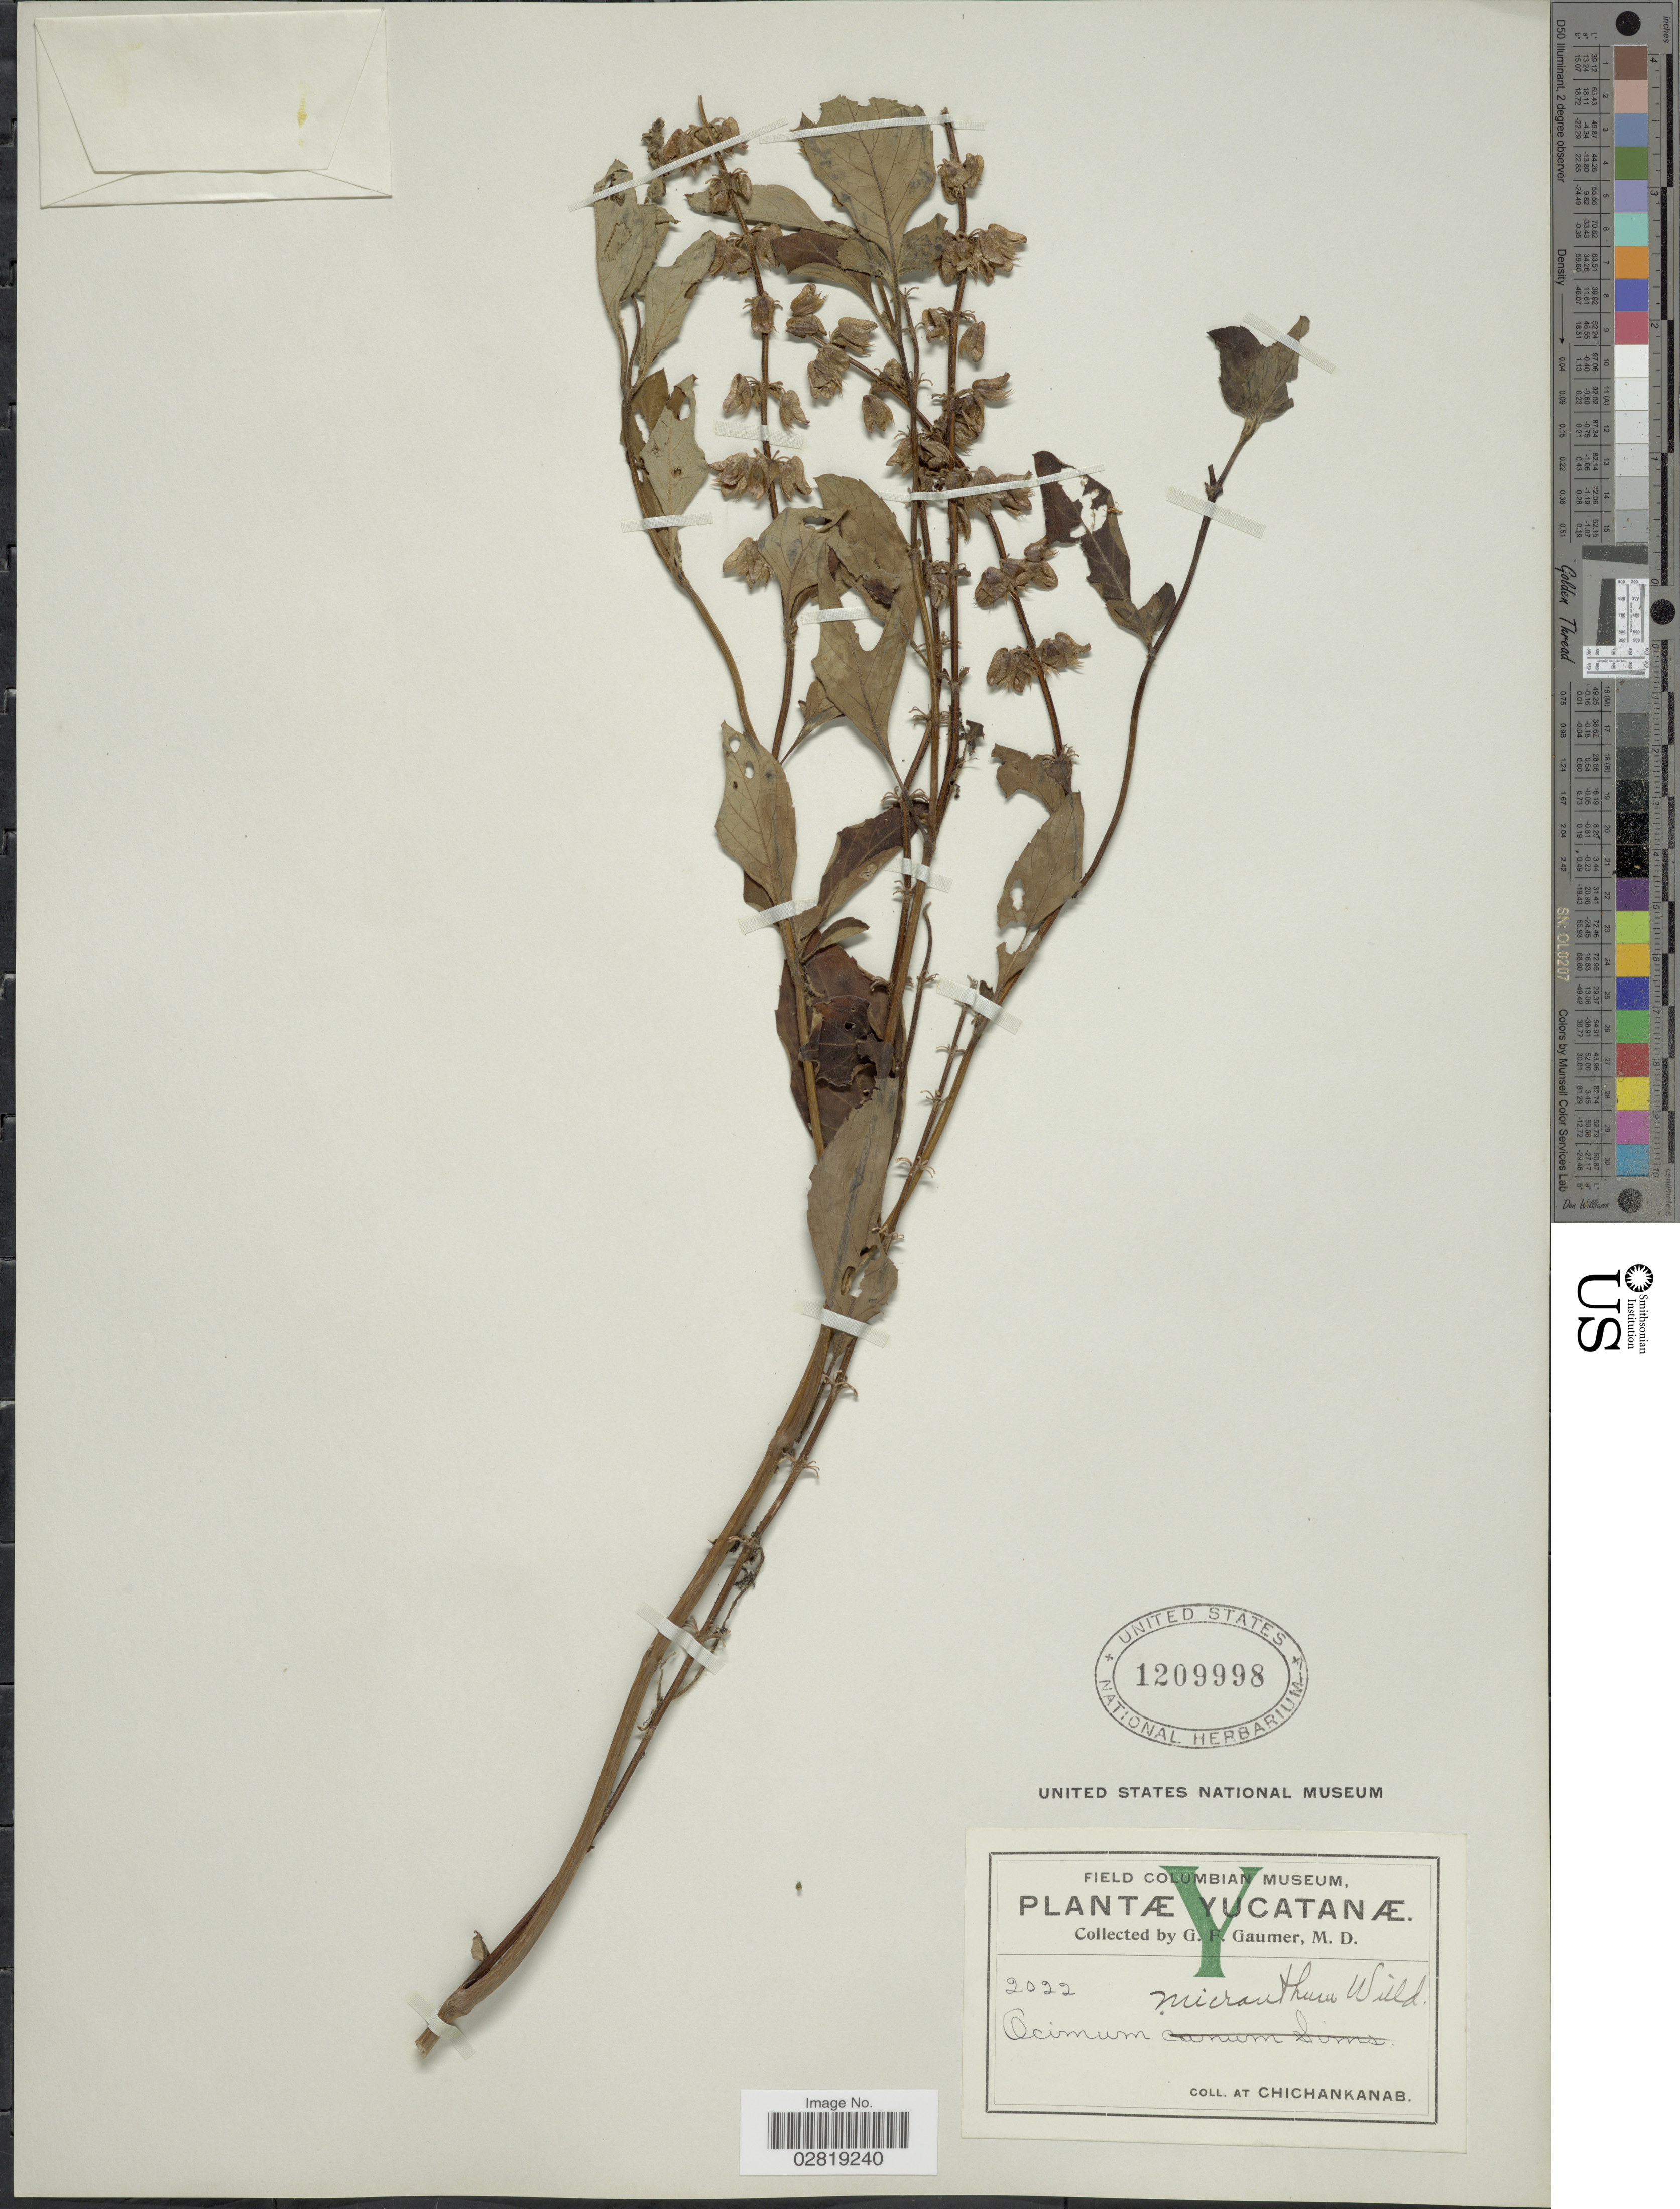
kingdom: Plantae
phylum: Tracheophyta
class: Magnoliopsida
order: Lamiales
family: Lamiaceae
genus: Ocimum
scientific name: Ocimum campechianum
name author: Mill.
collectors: G. F. Gaumer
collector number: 2022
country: Mexico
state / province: Yucatán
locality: At Chichankanab.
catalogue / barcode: US 1209998